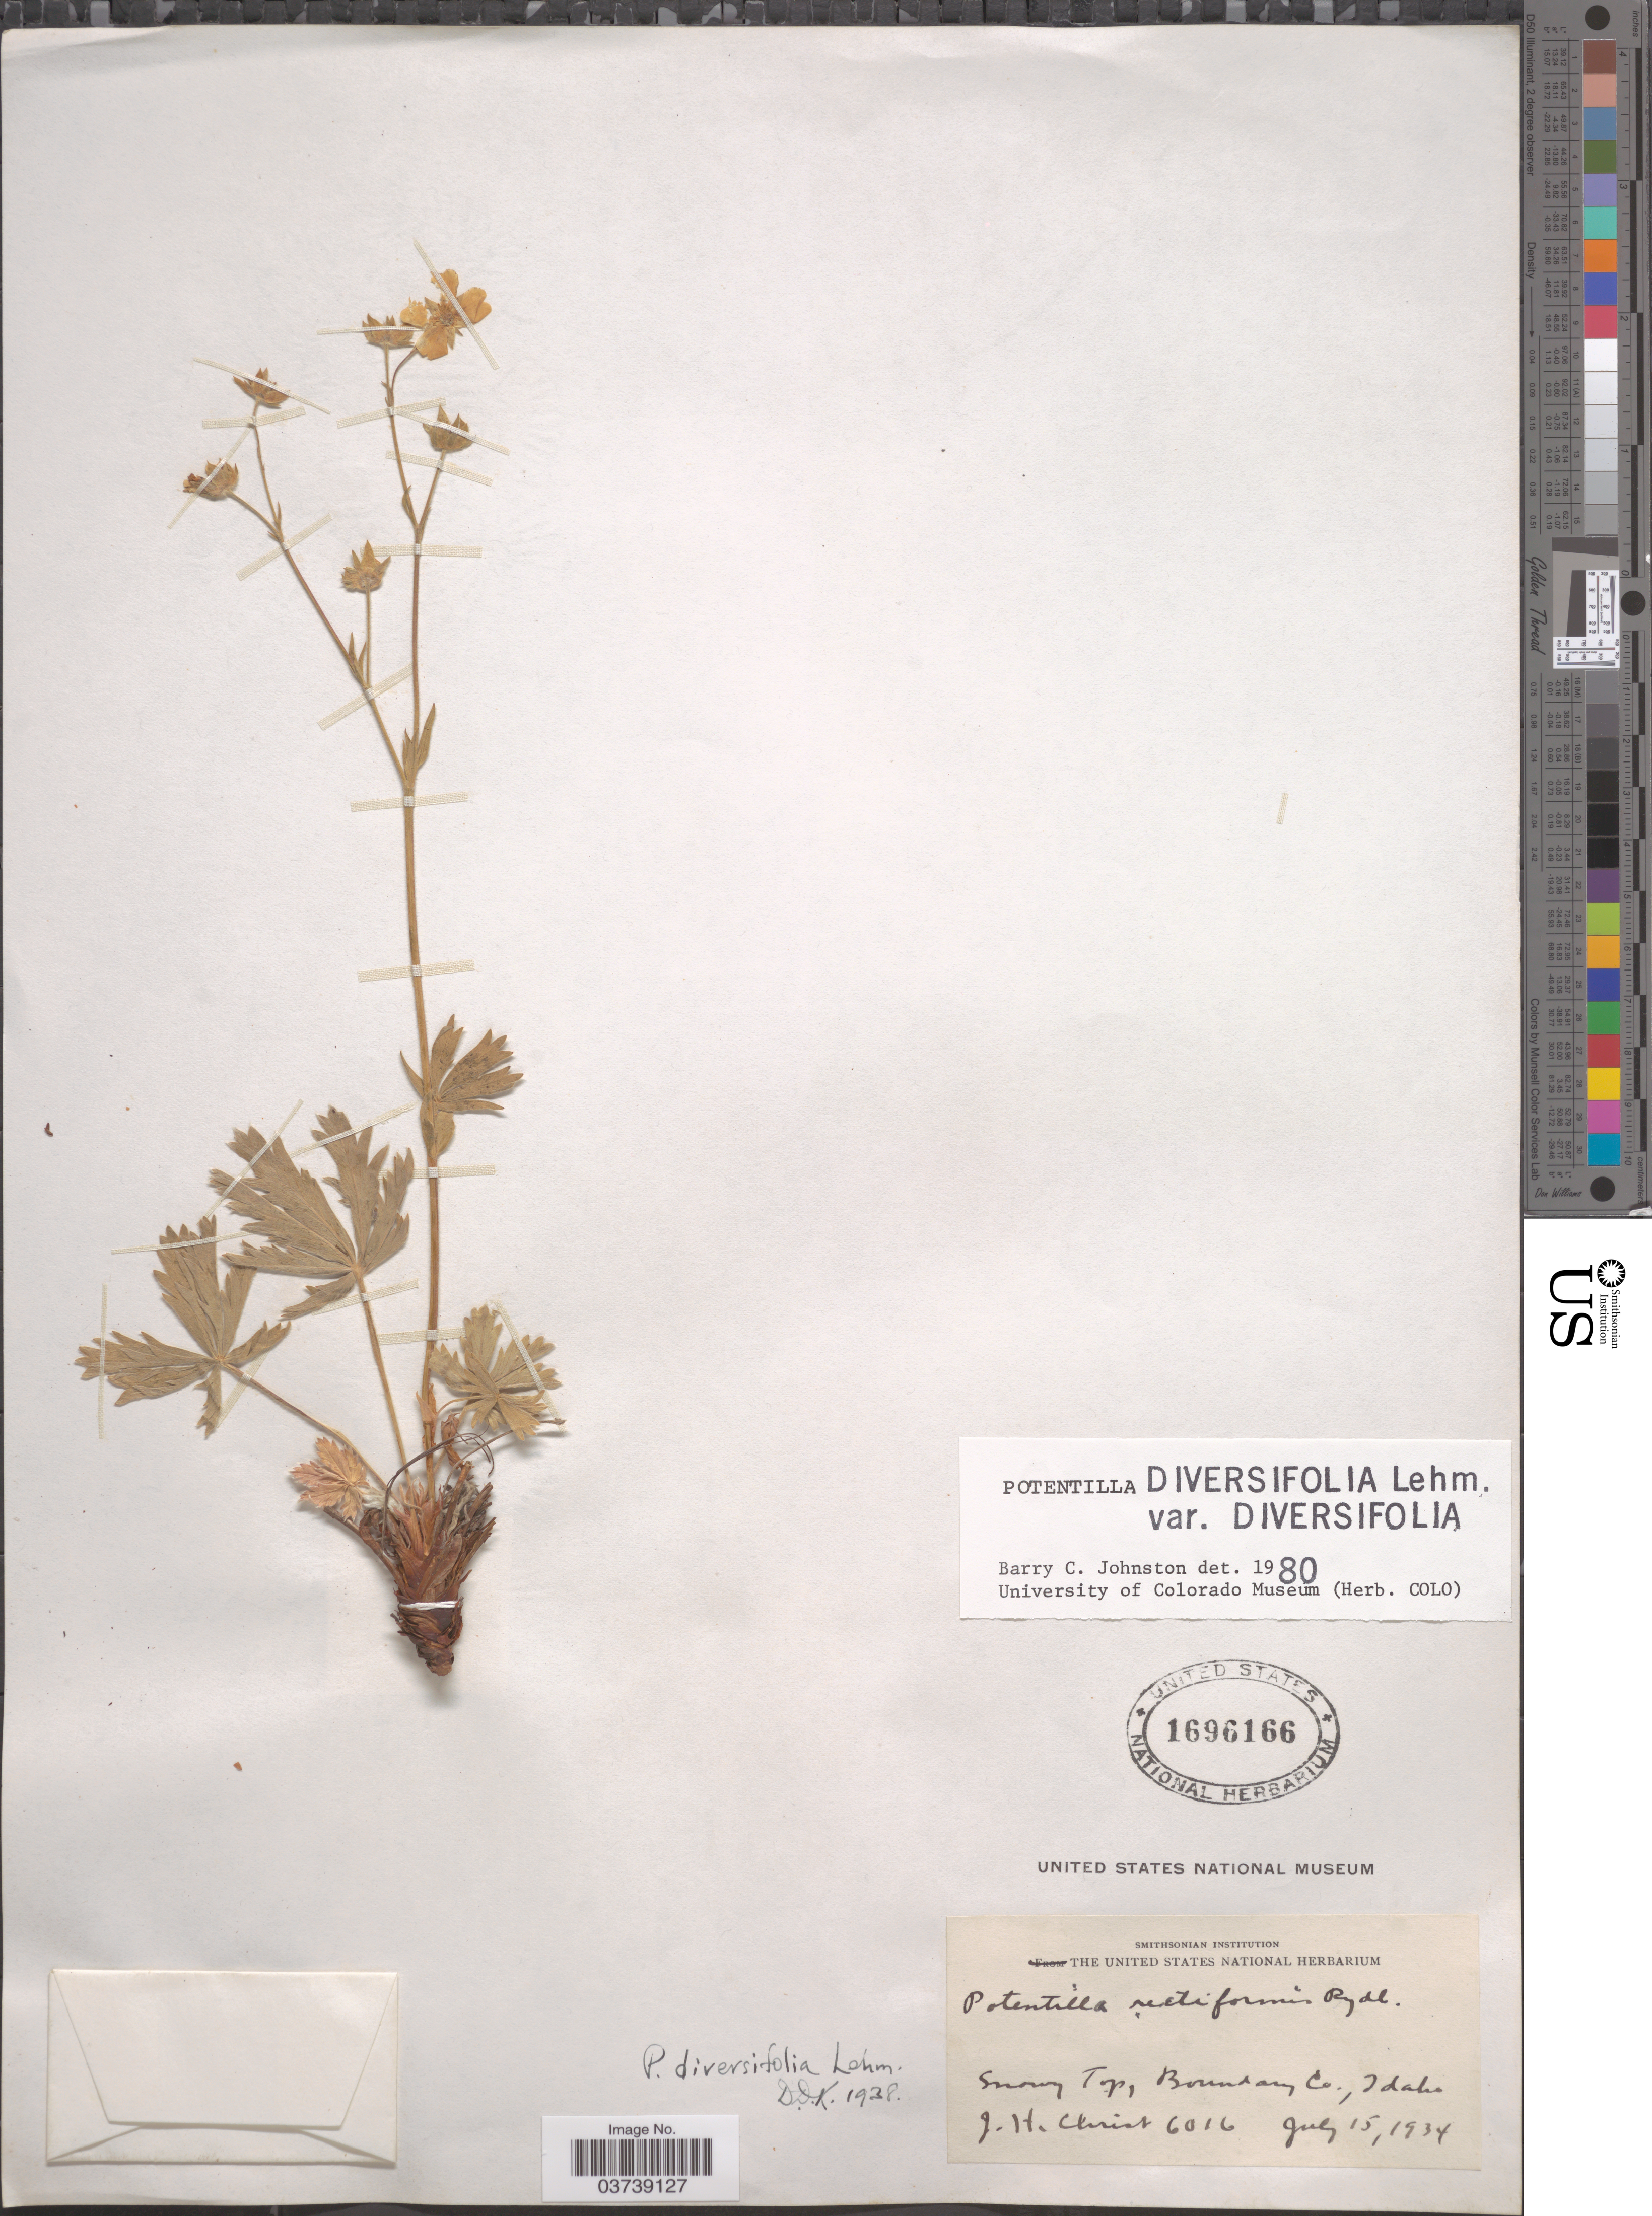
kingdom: Plantae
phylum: Tracheophyta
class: Magnoliopsida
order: Rosales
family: Rosaceae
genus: Potentilla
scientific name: Potentilla diversifolia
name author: Lehm.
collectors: J. H. Christ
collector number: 6016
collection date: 1934-07-15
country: United States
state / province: Idaho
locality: Snowy Top, Boundary Co.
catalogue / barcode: US 1696166